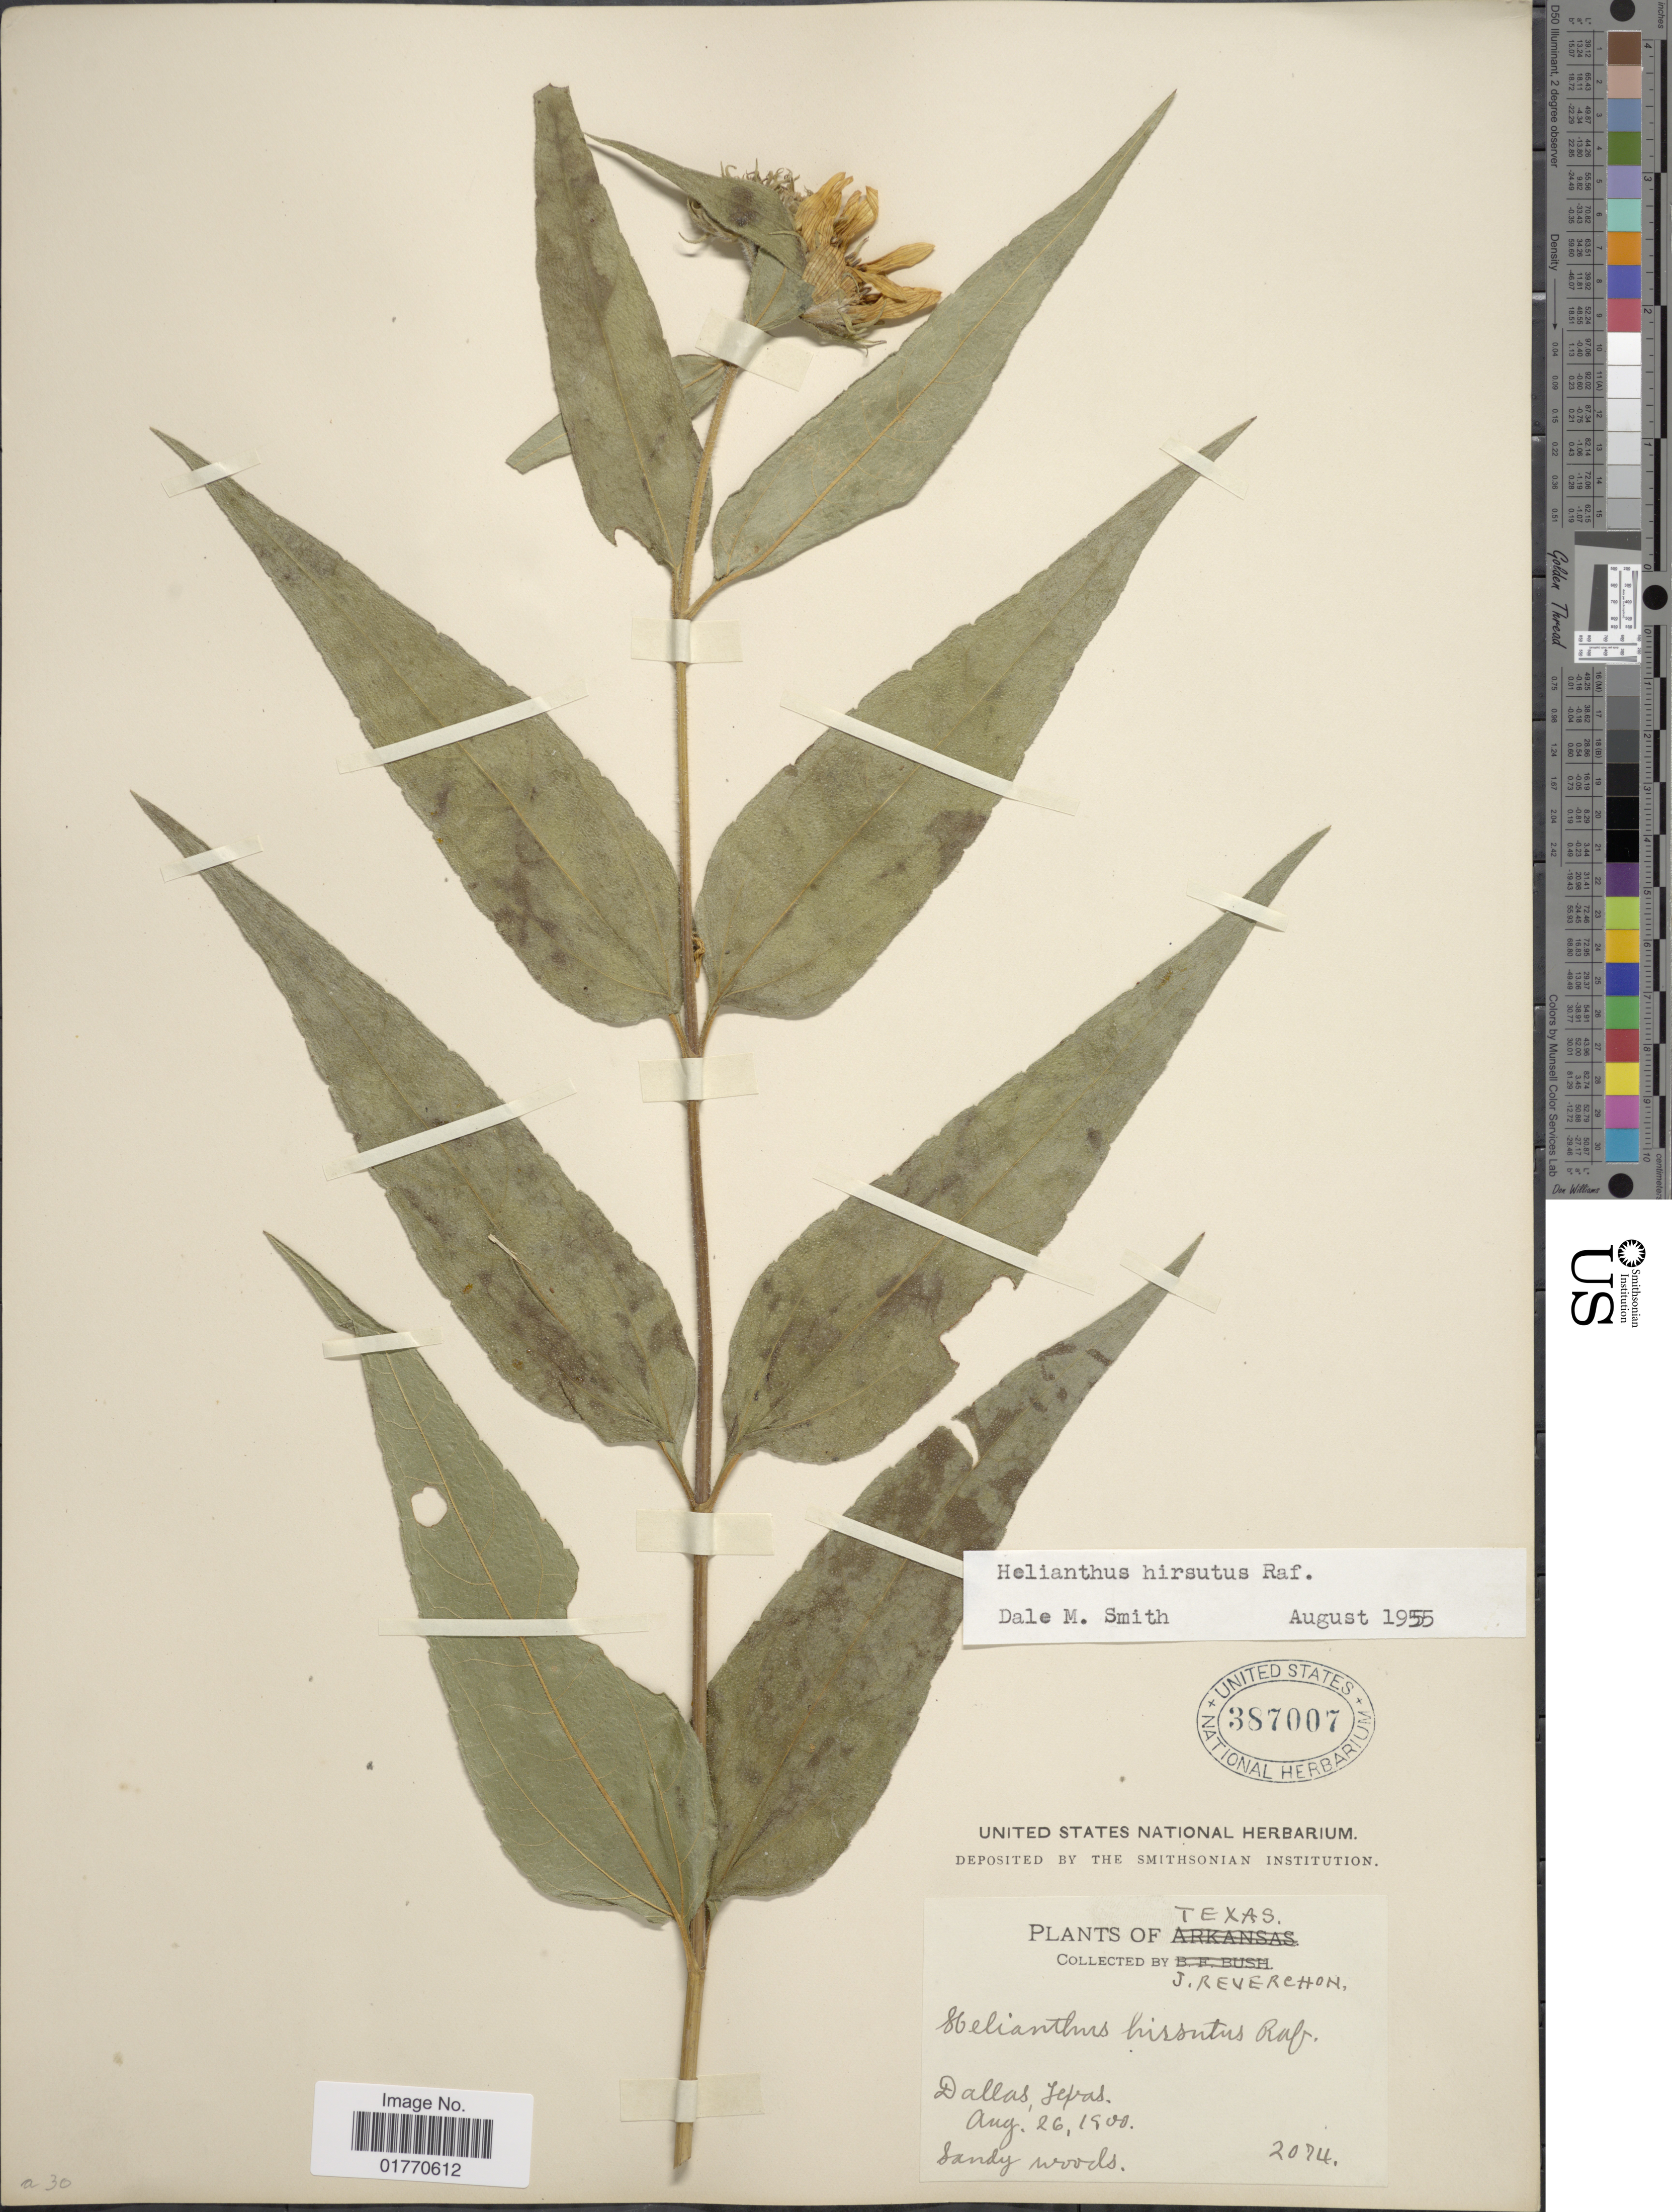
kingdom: Plantae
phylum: Tracheophyta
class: Magnoliopsida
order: Asterales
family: Asteraceae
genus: Helianthus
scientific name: Helianthus hirsutus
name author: Raf.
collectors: J. Reverchon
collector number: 2074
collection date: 1900-08-26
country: United States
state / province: Texas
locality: Dallas, Texas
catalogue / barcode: US 387007